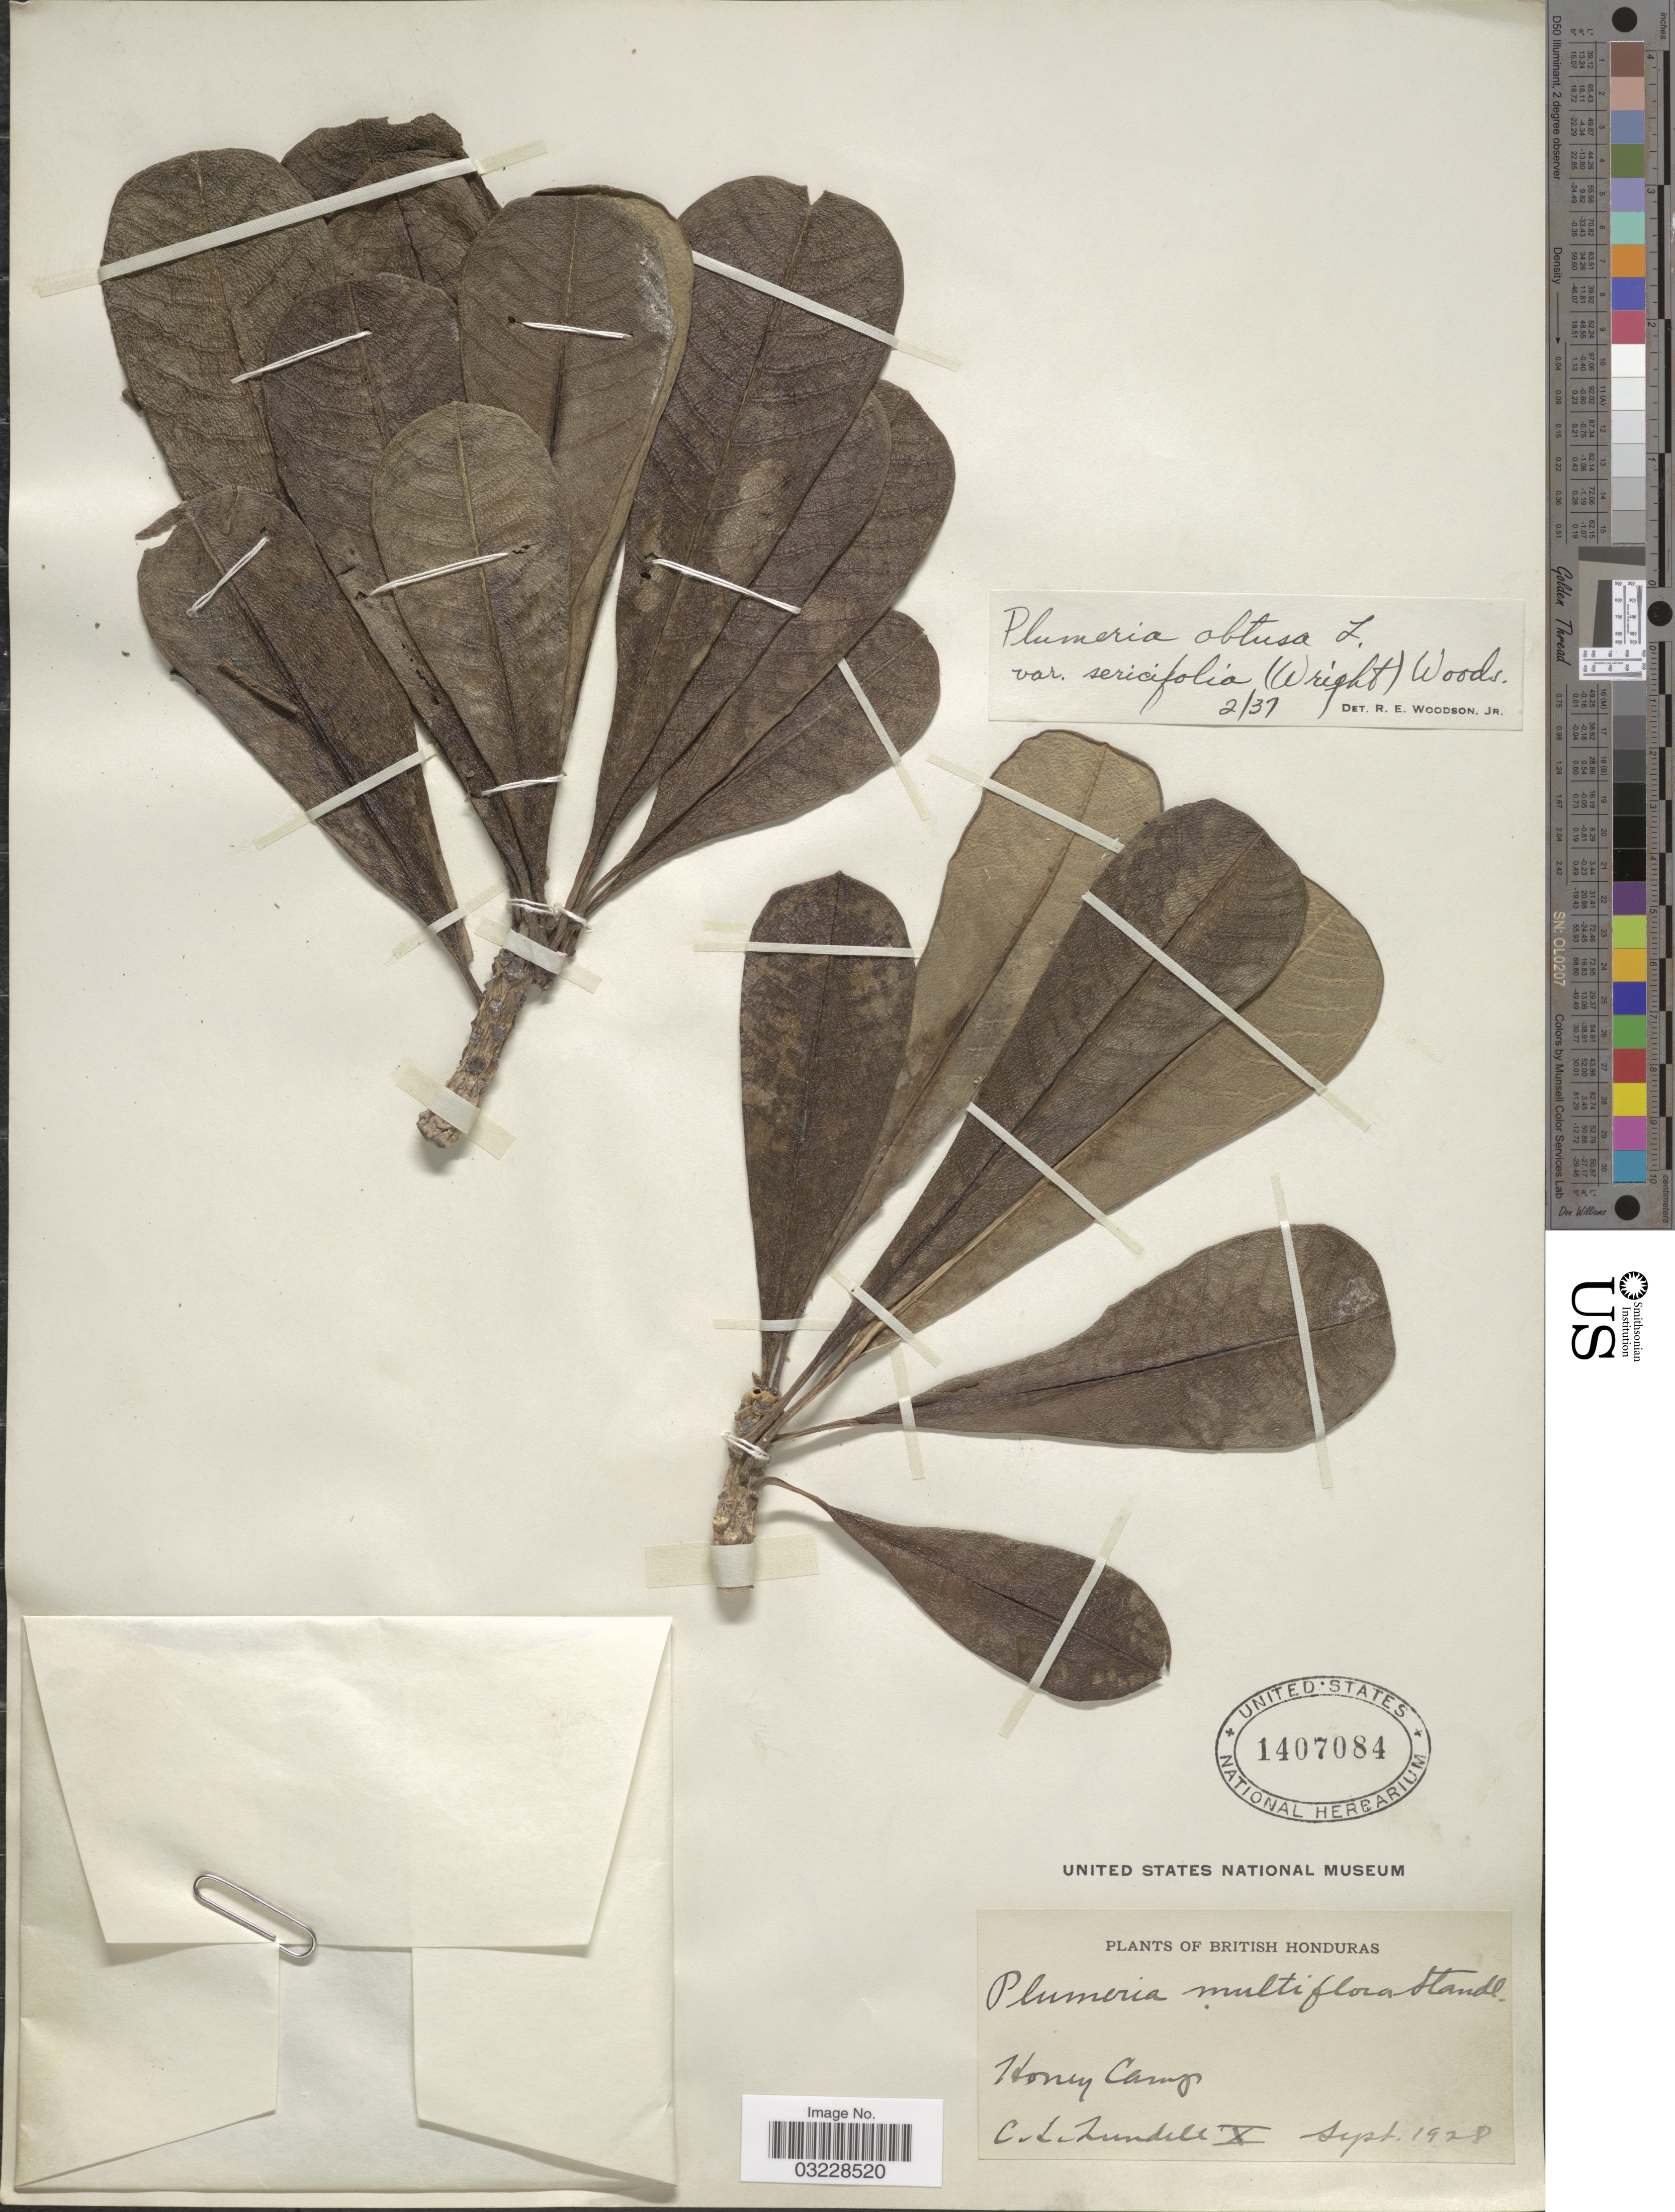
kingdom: Plantae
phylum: Tracheophyta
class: Magnoliopsida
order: Gentianales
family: Apocynaceae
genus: Plumeria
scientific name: Plumeria obtusa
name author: L.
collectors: C. L. Lundell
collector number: X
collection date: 1928-09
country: Belize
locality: British Honduras, Honey Camp.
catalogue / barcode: US 1407084